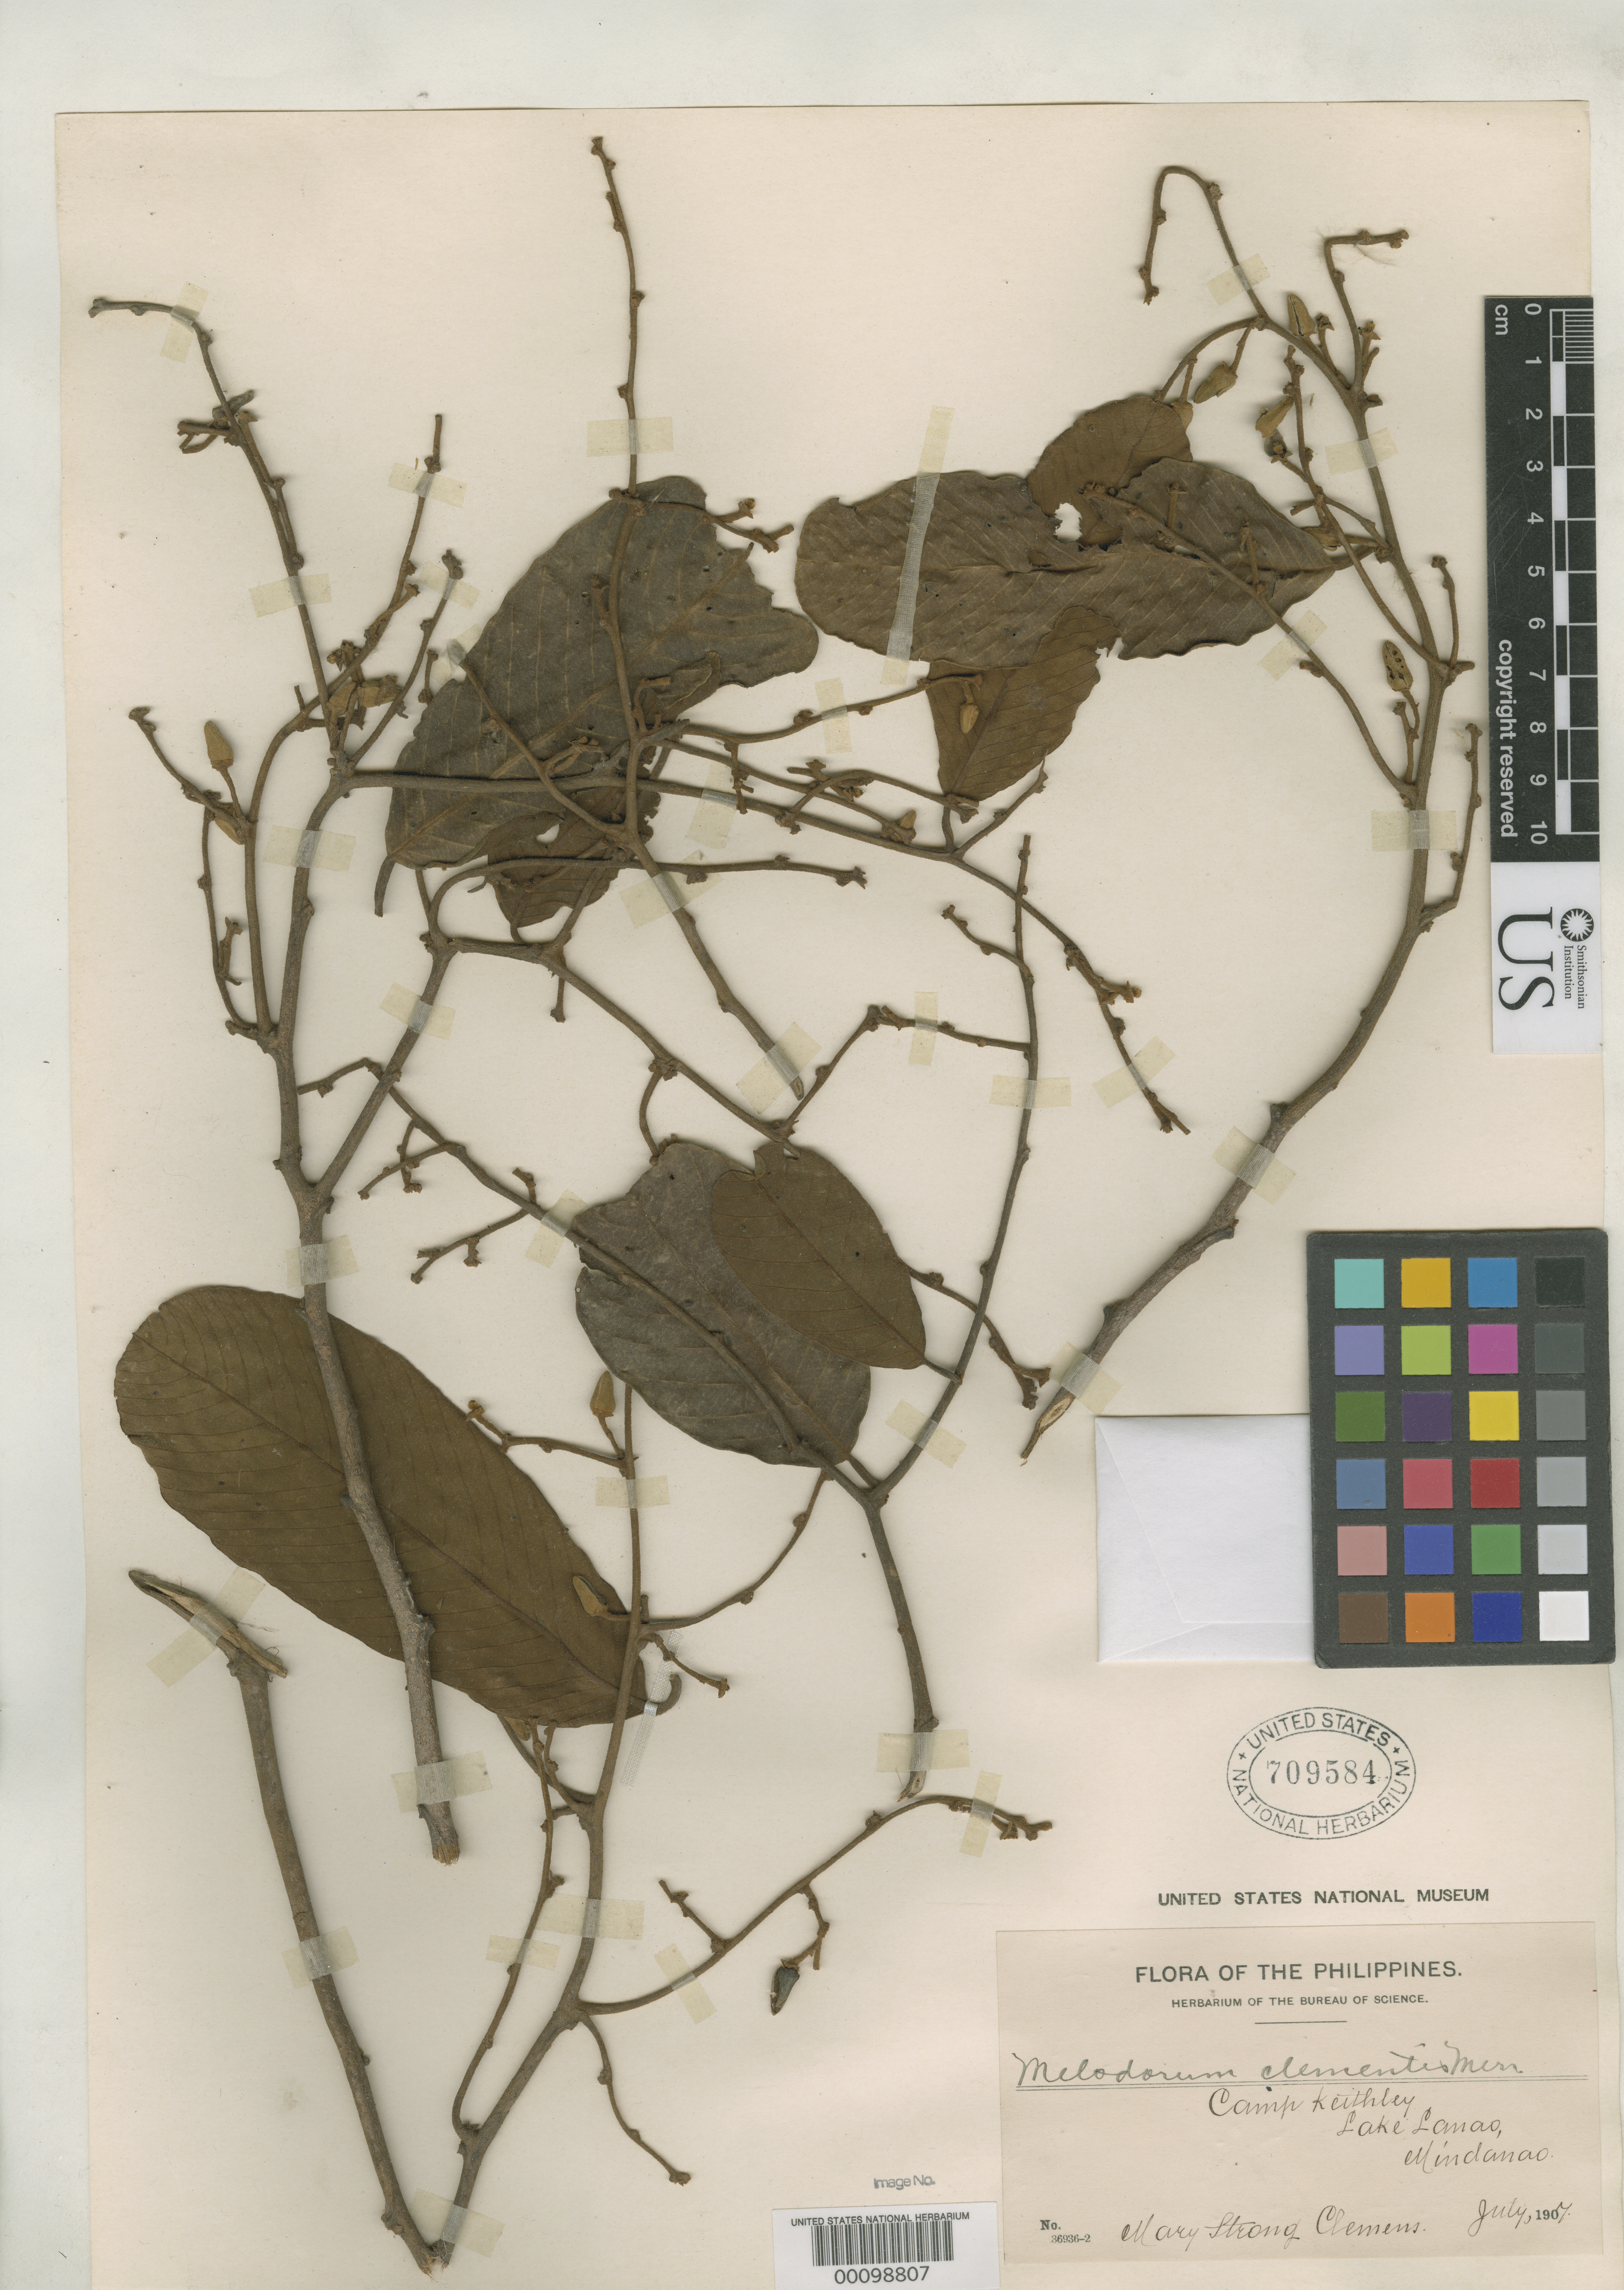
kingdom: Plantae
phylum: Tracheophyta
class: Magnoliopsida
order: Magnoliales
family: Annonaceae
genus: Melodorum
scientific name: Melodorum clementis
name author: Merr.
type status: Isotype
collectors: M. S. Clemens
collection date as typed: Jul 1907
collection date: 1907-07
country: Philippines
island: Mindanao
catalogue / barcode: US 709584